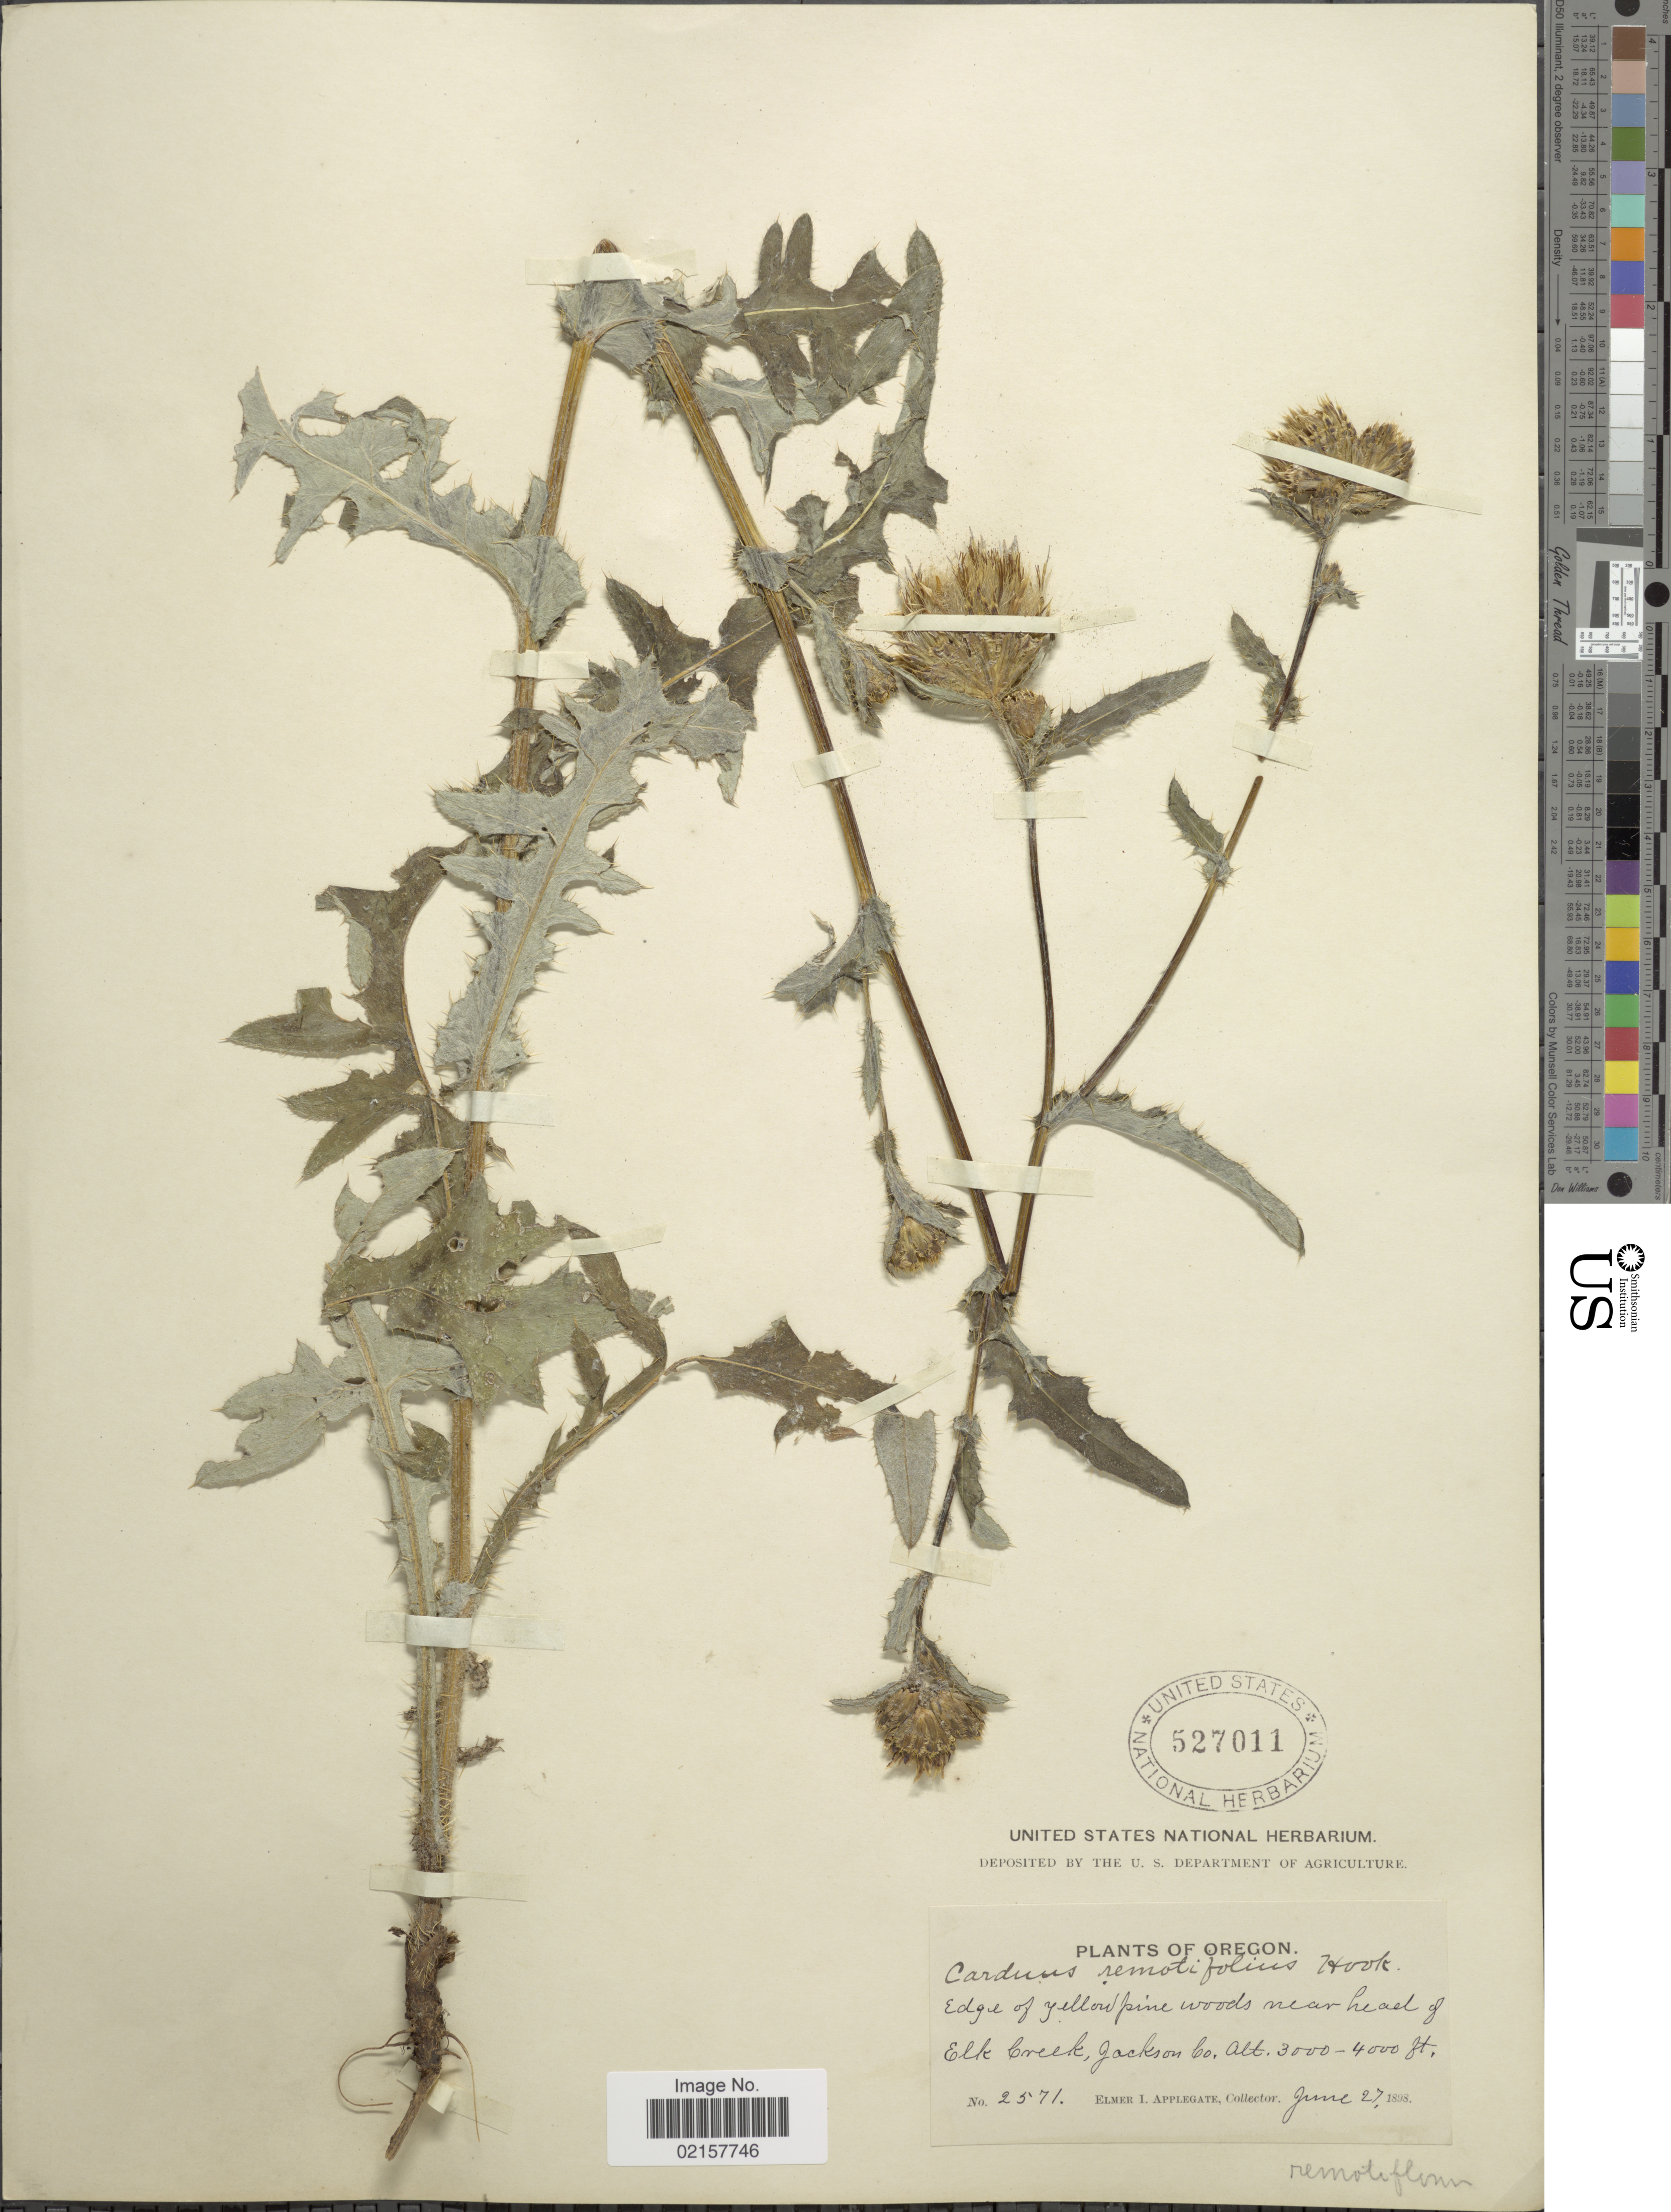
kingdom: Plantae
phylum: Tracheophyta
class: Magnoliopsida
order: Asterales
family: Asteraceae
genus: Cirsium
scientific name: Cirsium remotifolium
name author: (Hook.) DC.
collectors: E. I. Applegate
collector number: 2571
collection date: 1898-06-27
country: United States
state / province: Oregon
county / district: Jackson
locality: Edge of Yellow pine woods near head of Elk Creek, Jackson Co.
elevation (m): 914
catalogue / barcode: US 527011